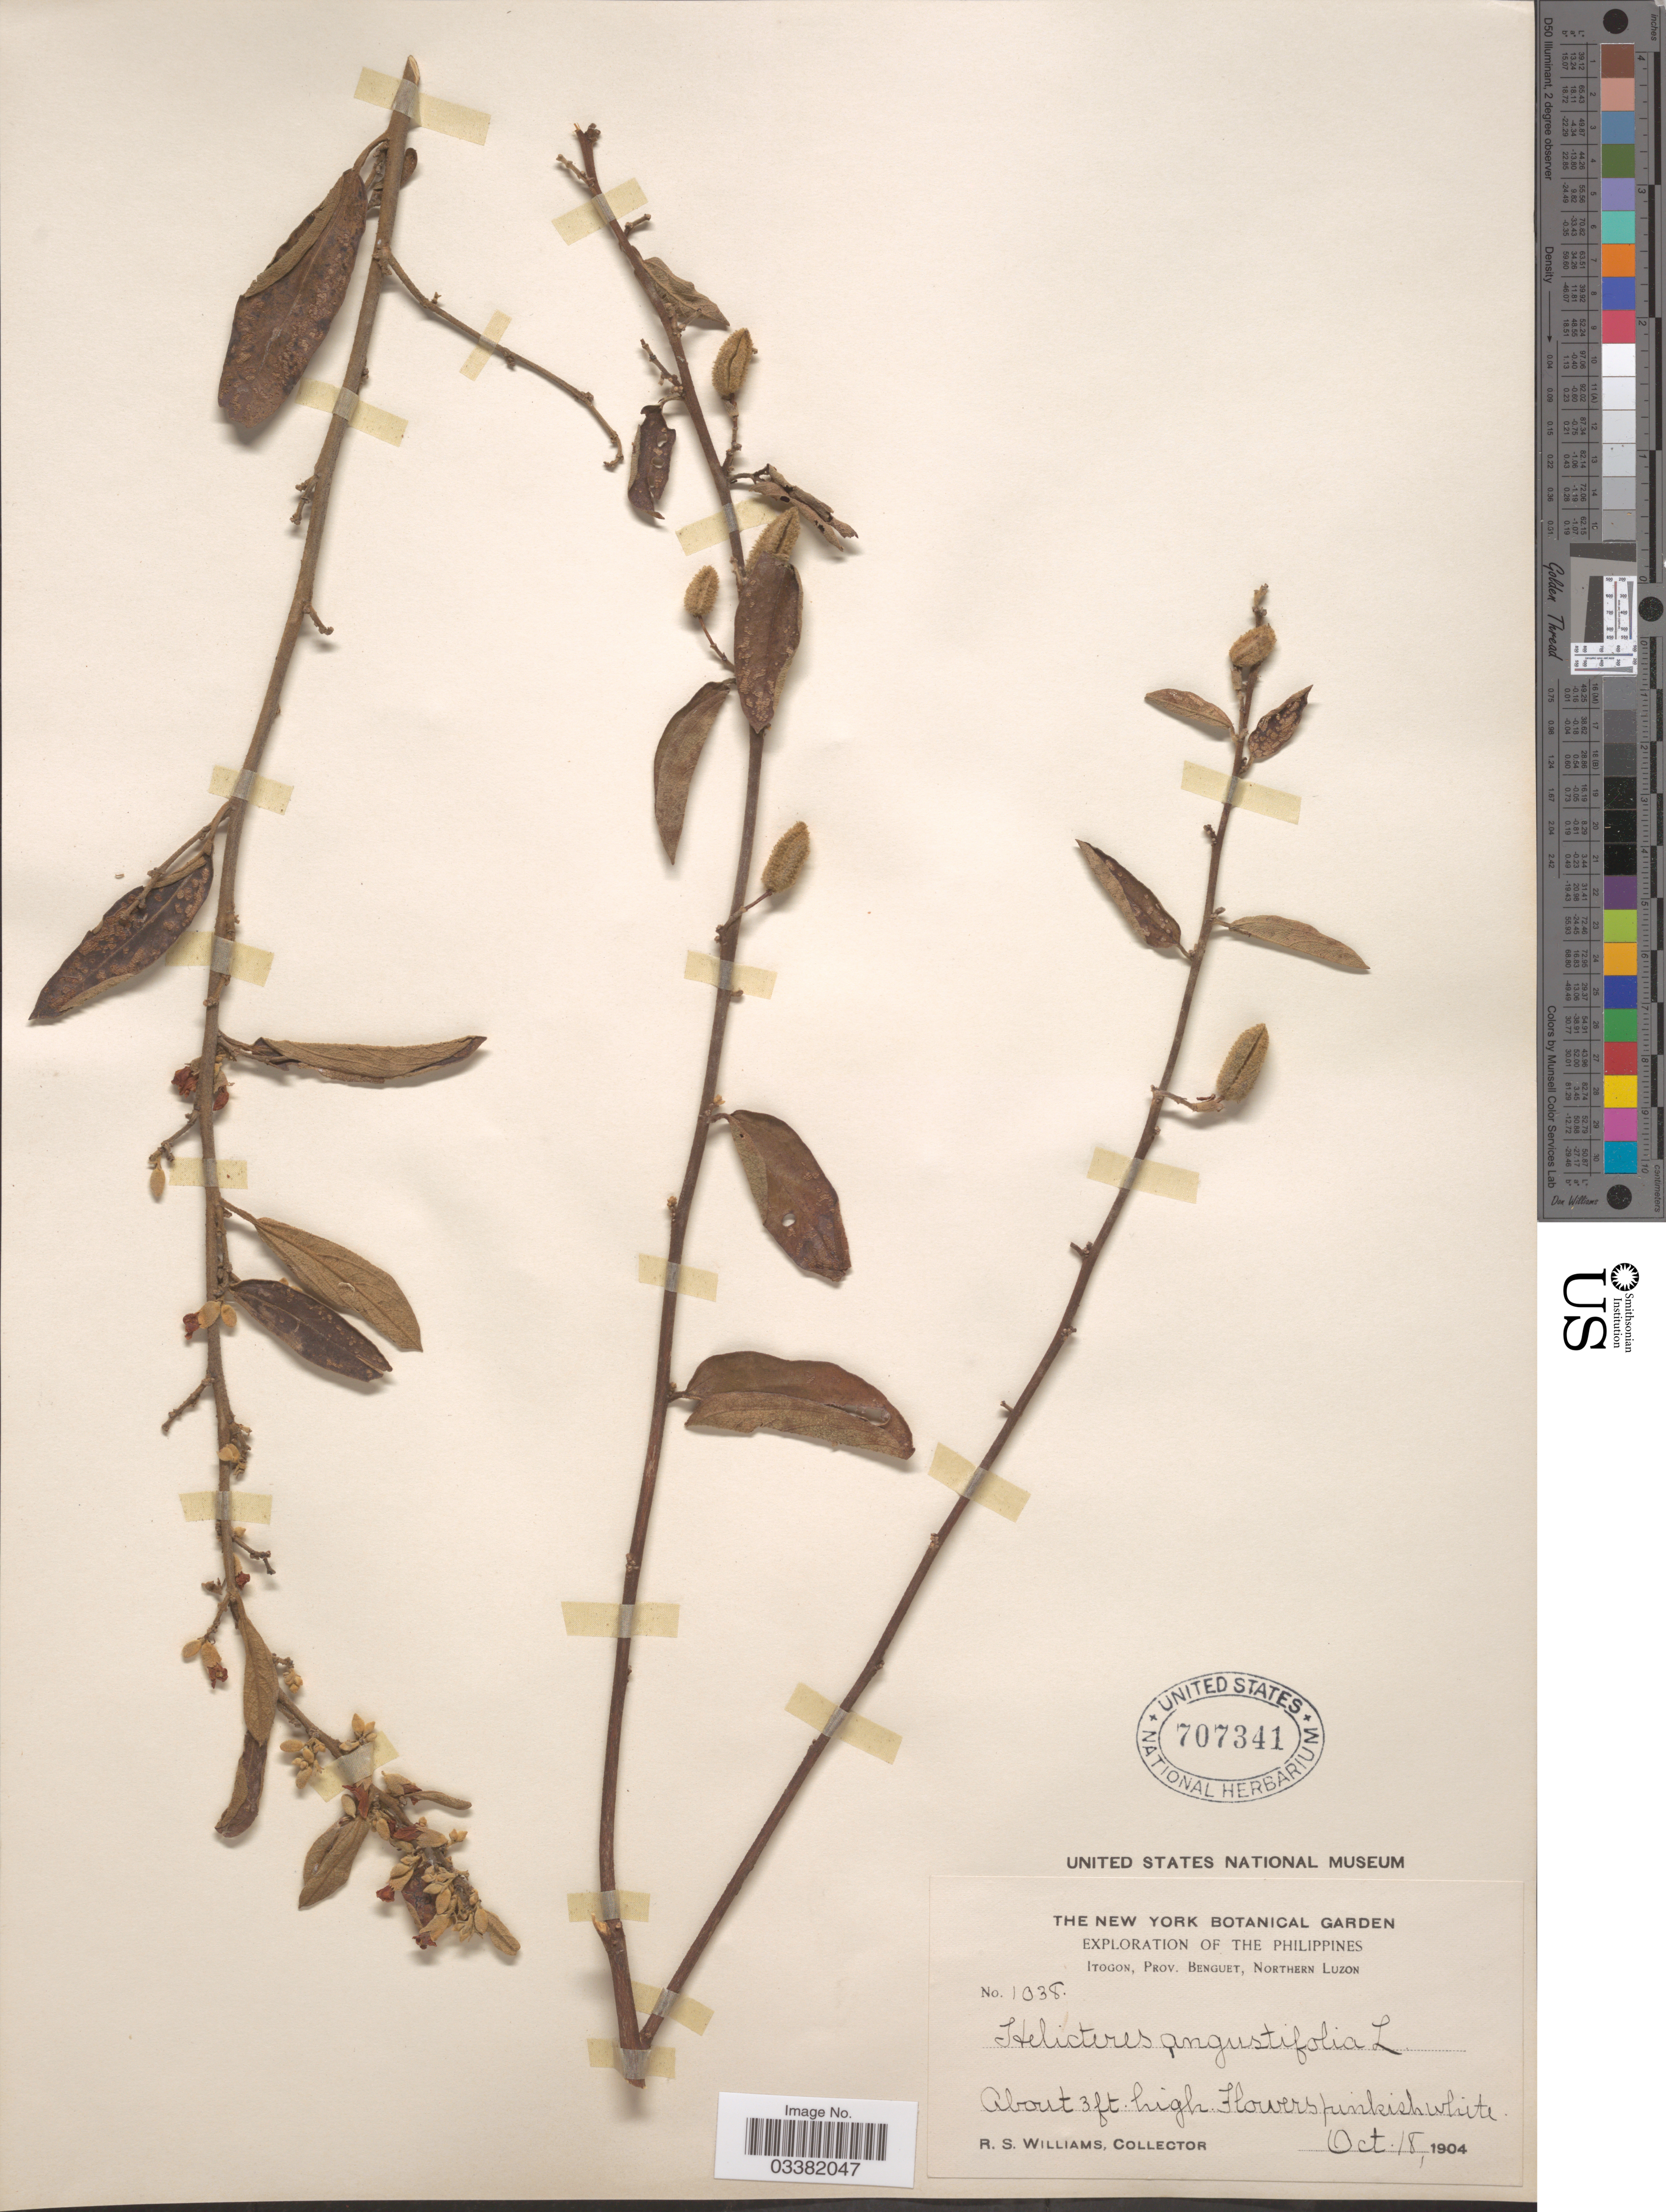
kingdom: Plantae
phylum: Tracheophyta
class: Magnoliopsida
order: Malvales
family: Malvaceae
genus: Helicteres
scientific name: Helicteres angustifolia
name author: L.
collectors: R. S. Williams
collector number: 1038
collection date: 1904-10-18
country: Philippines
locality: Itogon, Prov. Benguet, Northern Luzon.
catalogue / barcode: US 707341